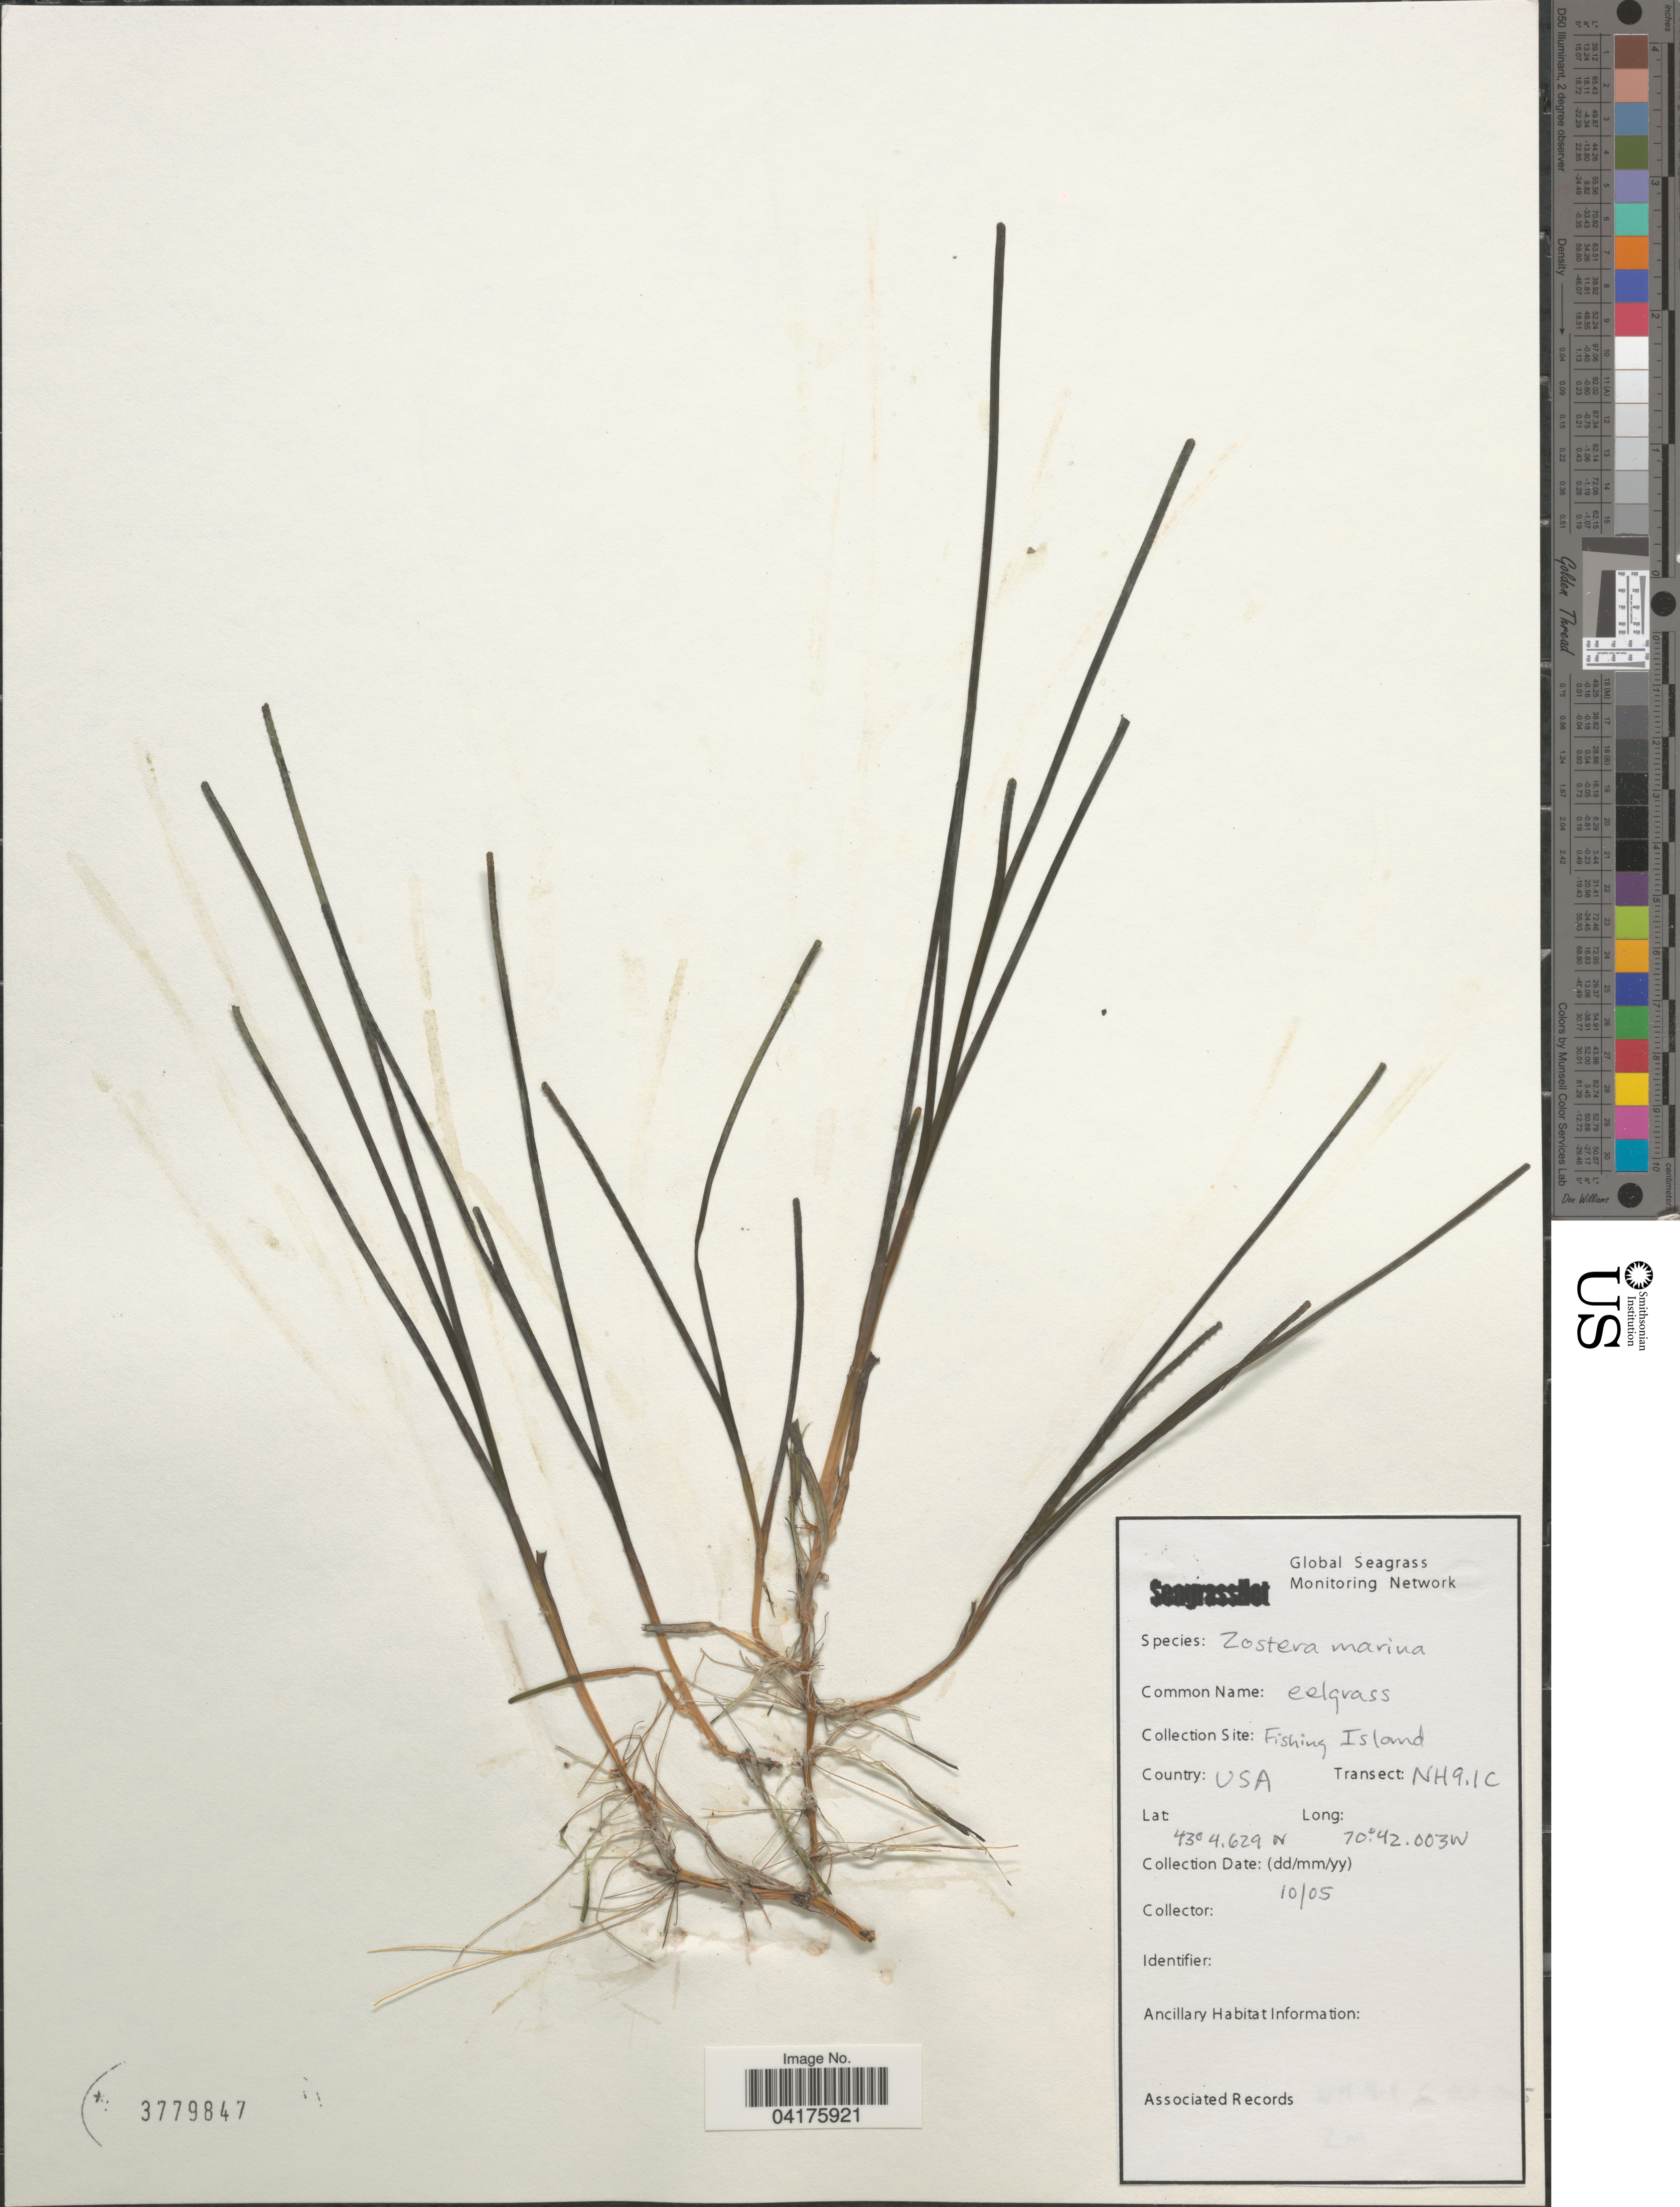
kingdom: Plantae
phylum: Tracheophyta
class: Liliopsida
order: Alismatales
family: Zosteraceae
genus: Zostera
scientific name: Zostera marina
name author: L.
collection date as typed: Transcribed d/m/y: /10/5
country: United States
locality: Fishing Island. Transect: NH9.1C.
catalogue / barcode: US 3779847